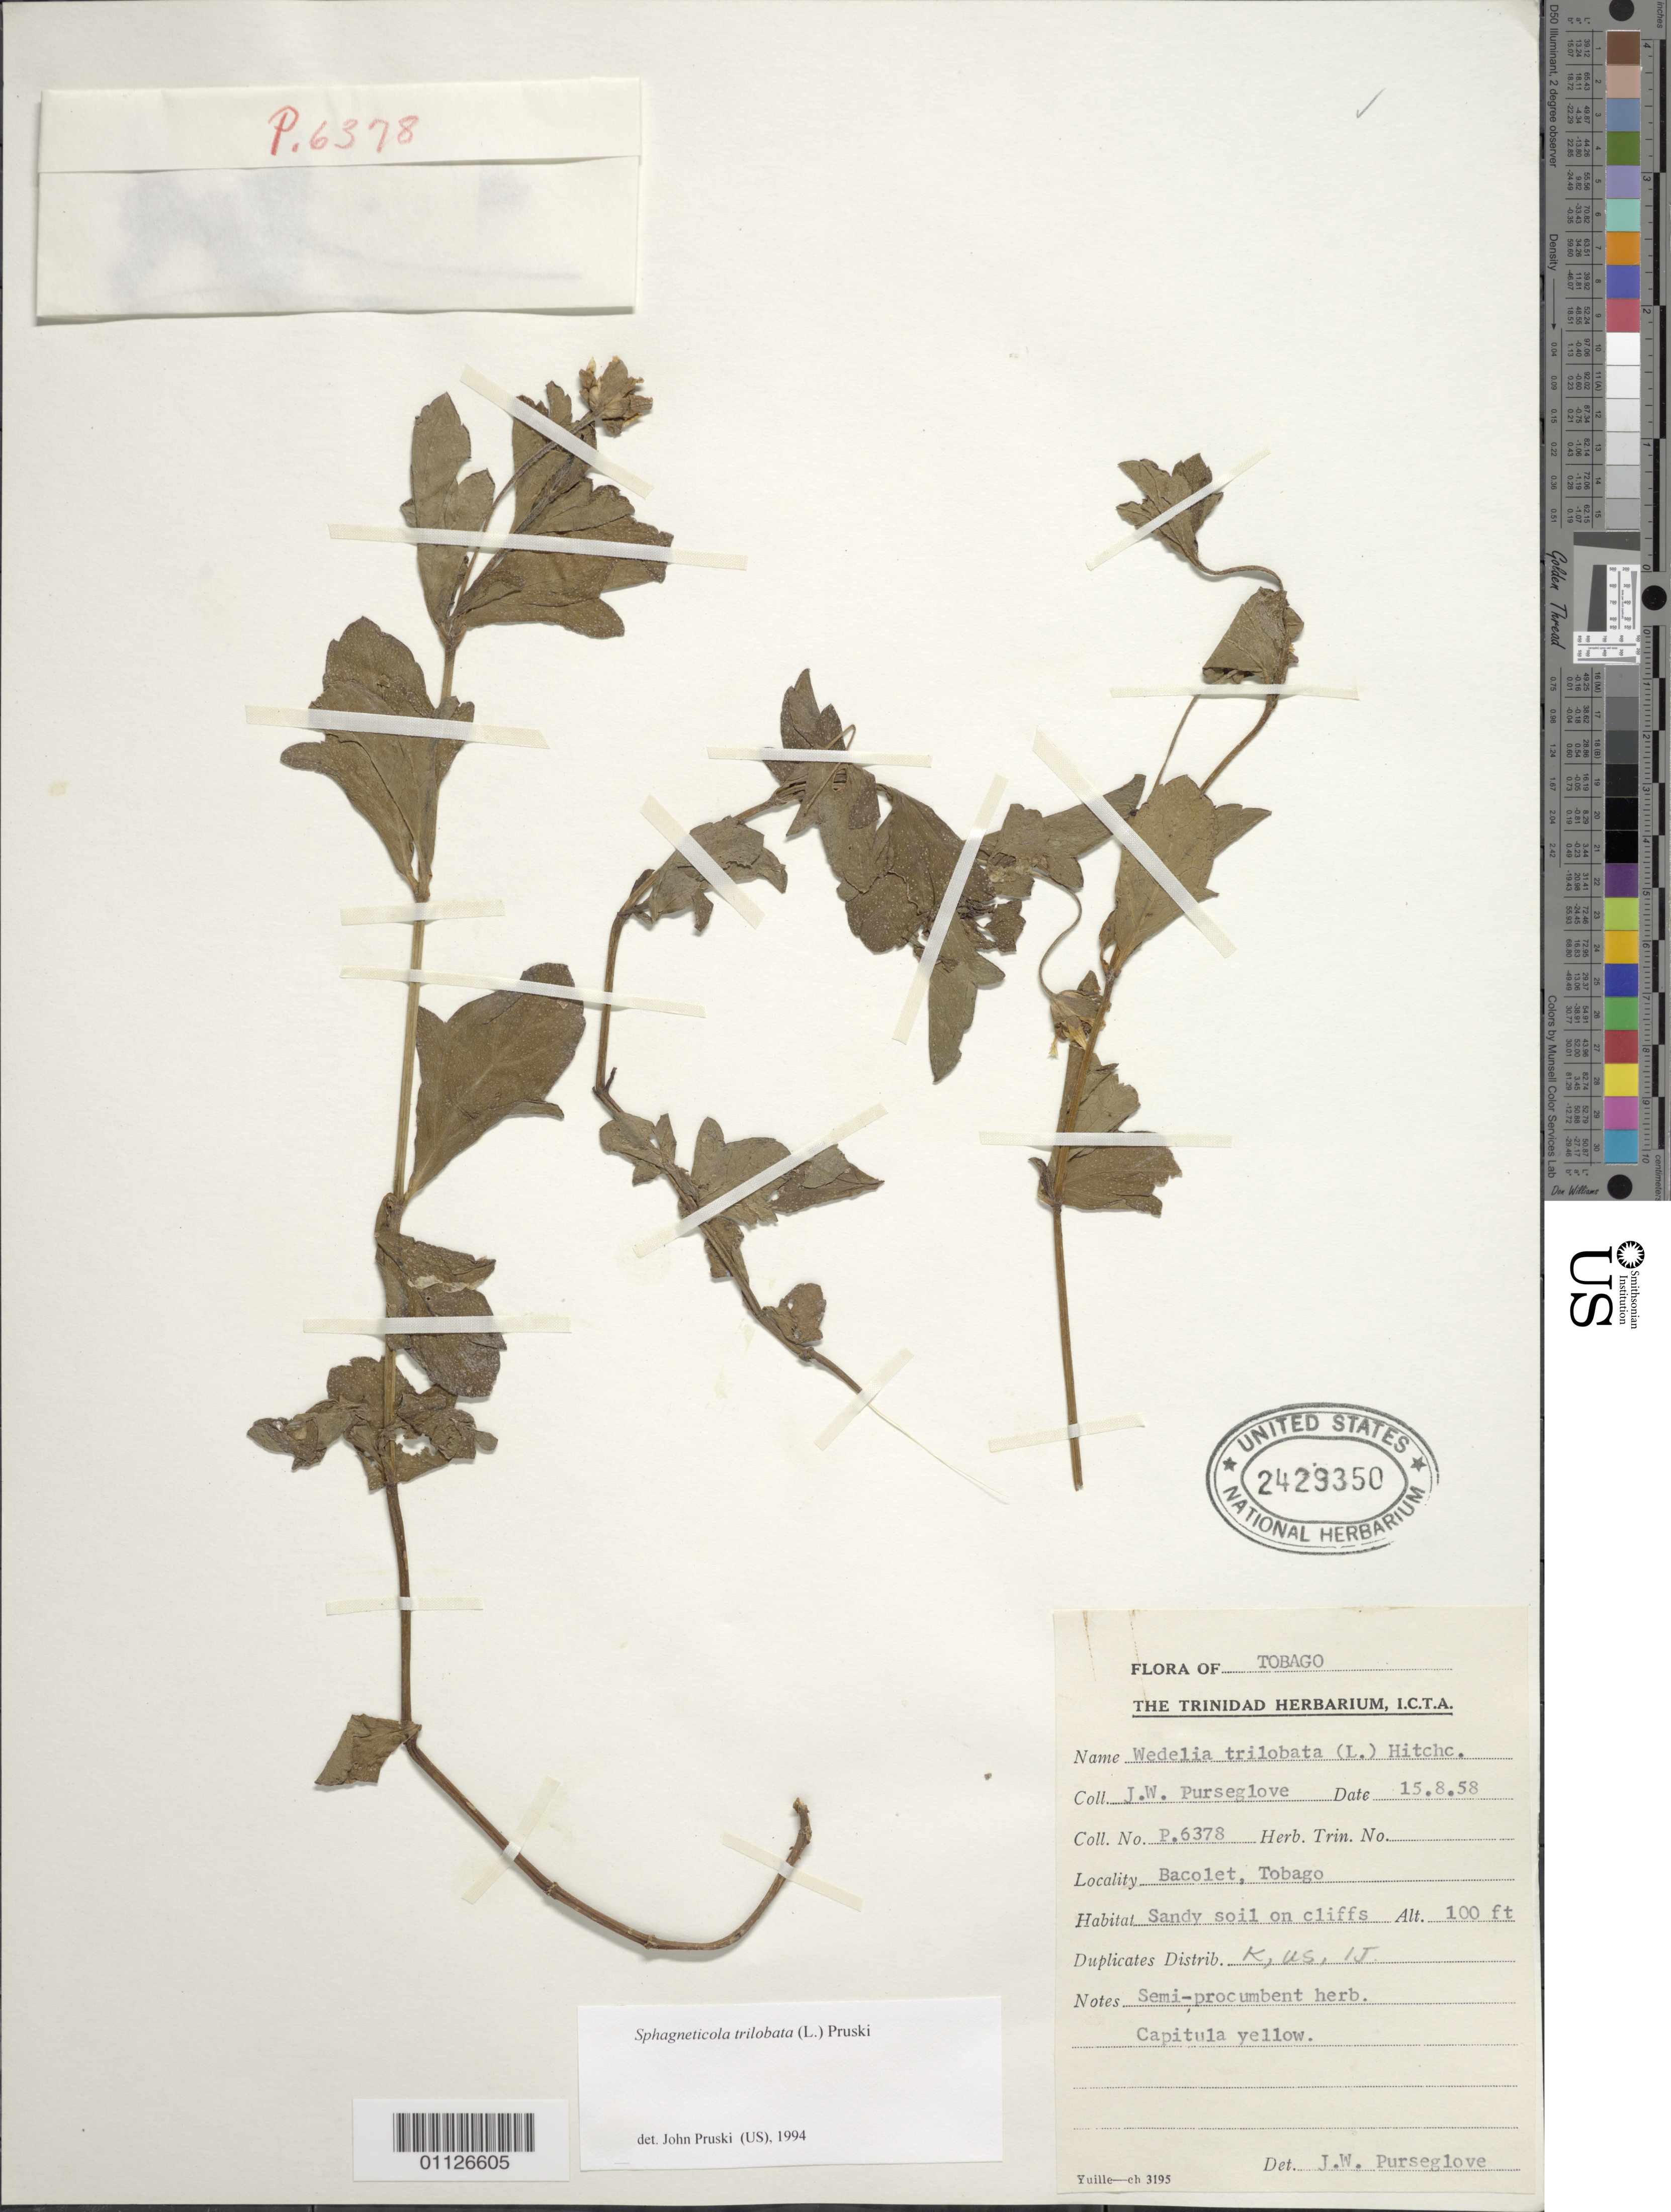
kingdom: Plantae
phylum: Tracheophyta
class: Magnoliopsida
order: Asterales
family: Asteraceae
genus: Sphagneticola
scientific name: Sphagneticola trilobata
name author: (L.) Pruski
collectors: J. Purseglove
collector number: P.6378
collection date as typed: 15 Aug 1958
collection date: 1958-08-15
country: Trinidad and Tobago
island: Tobago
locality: Bacolet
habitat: sandy soil on cliffs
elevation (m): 30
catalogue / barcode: US 2429350